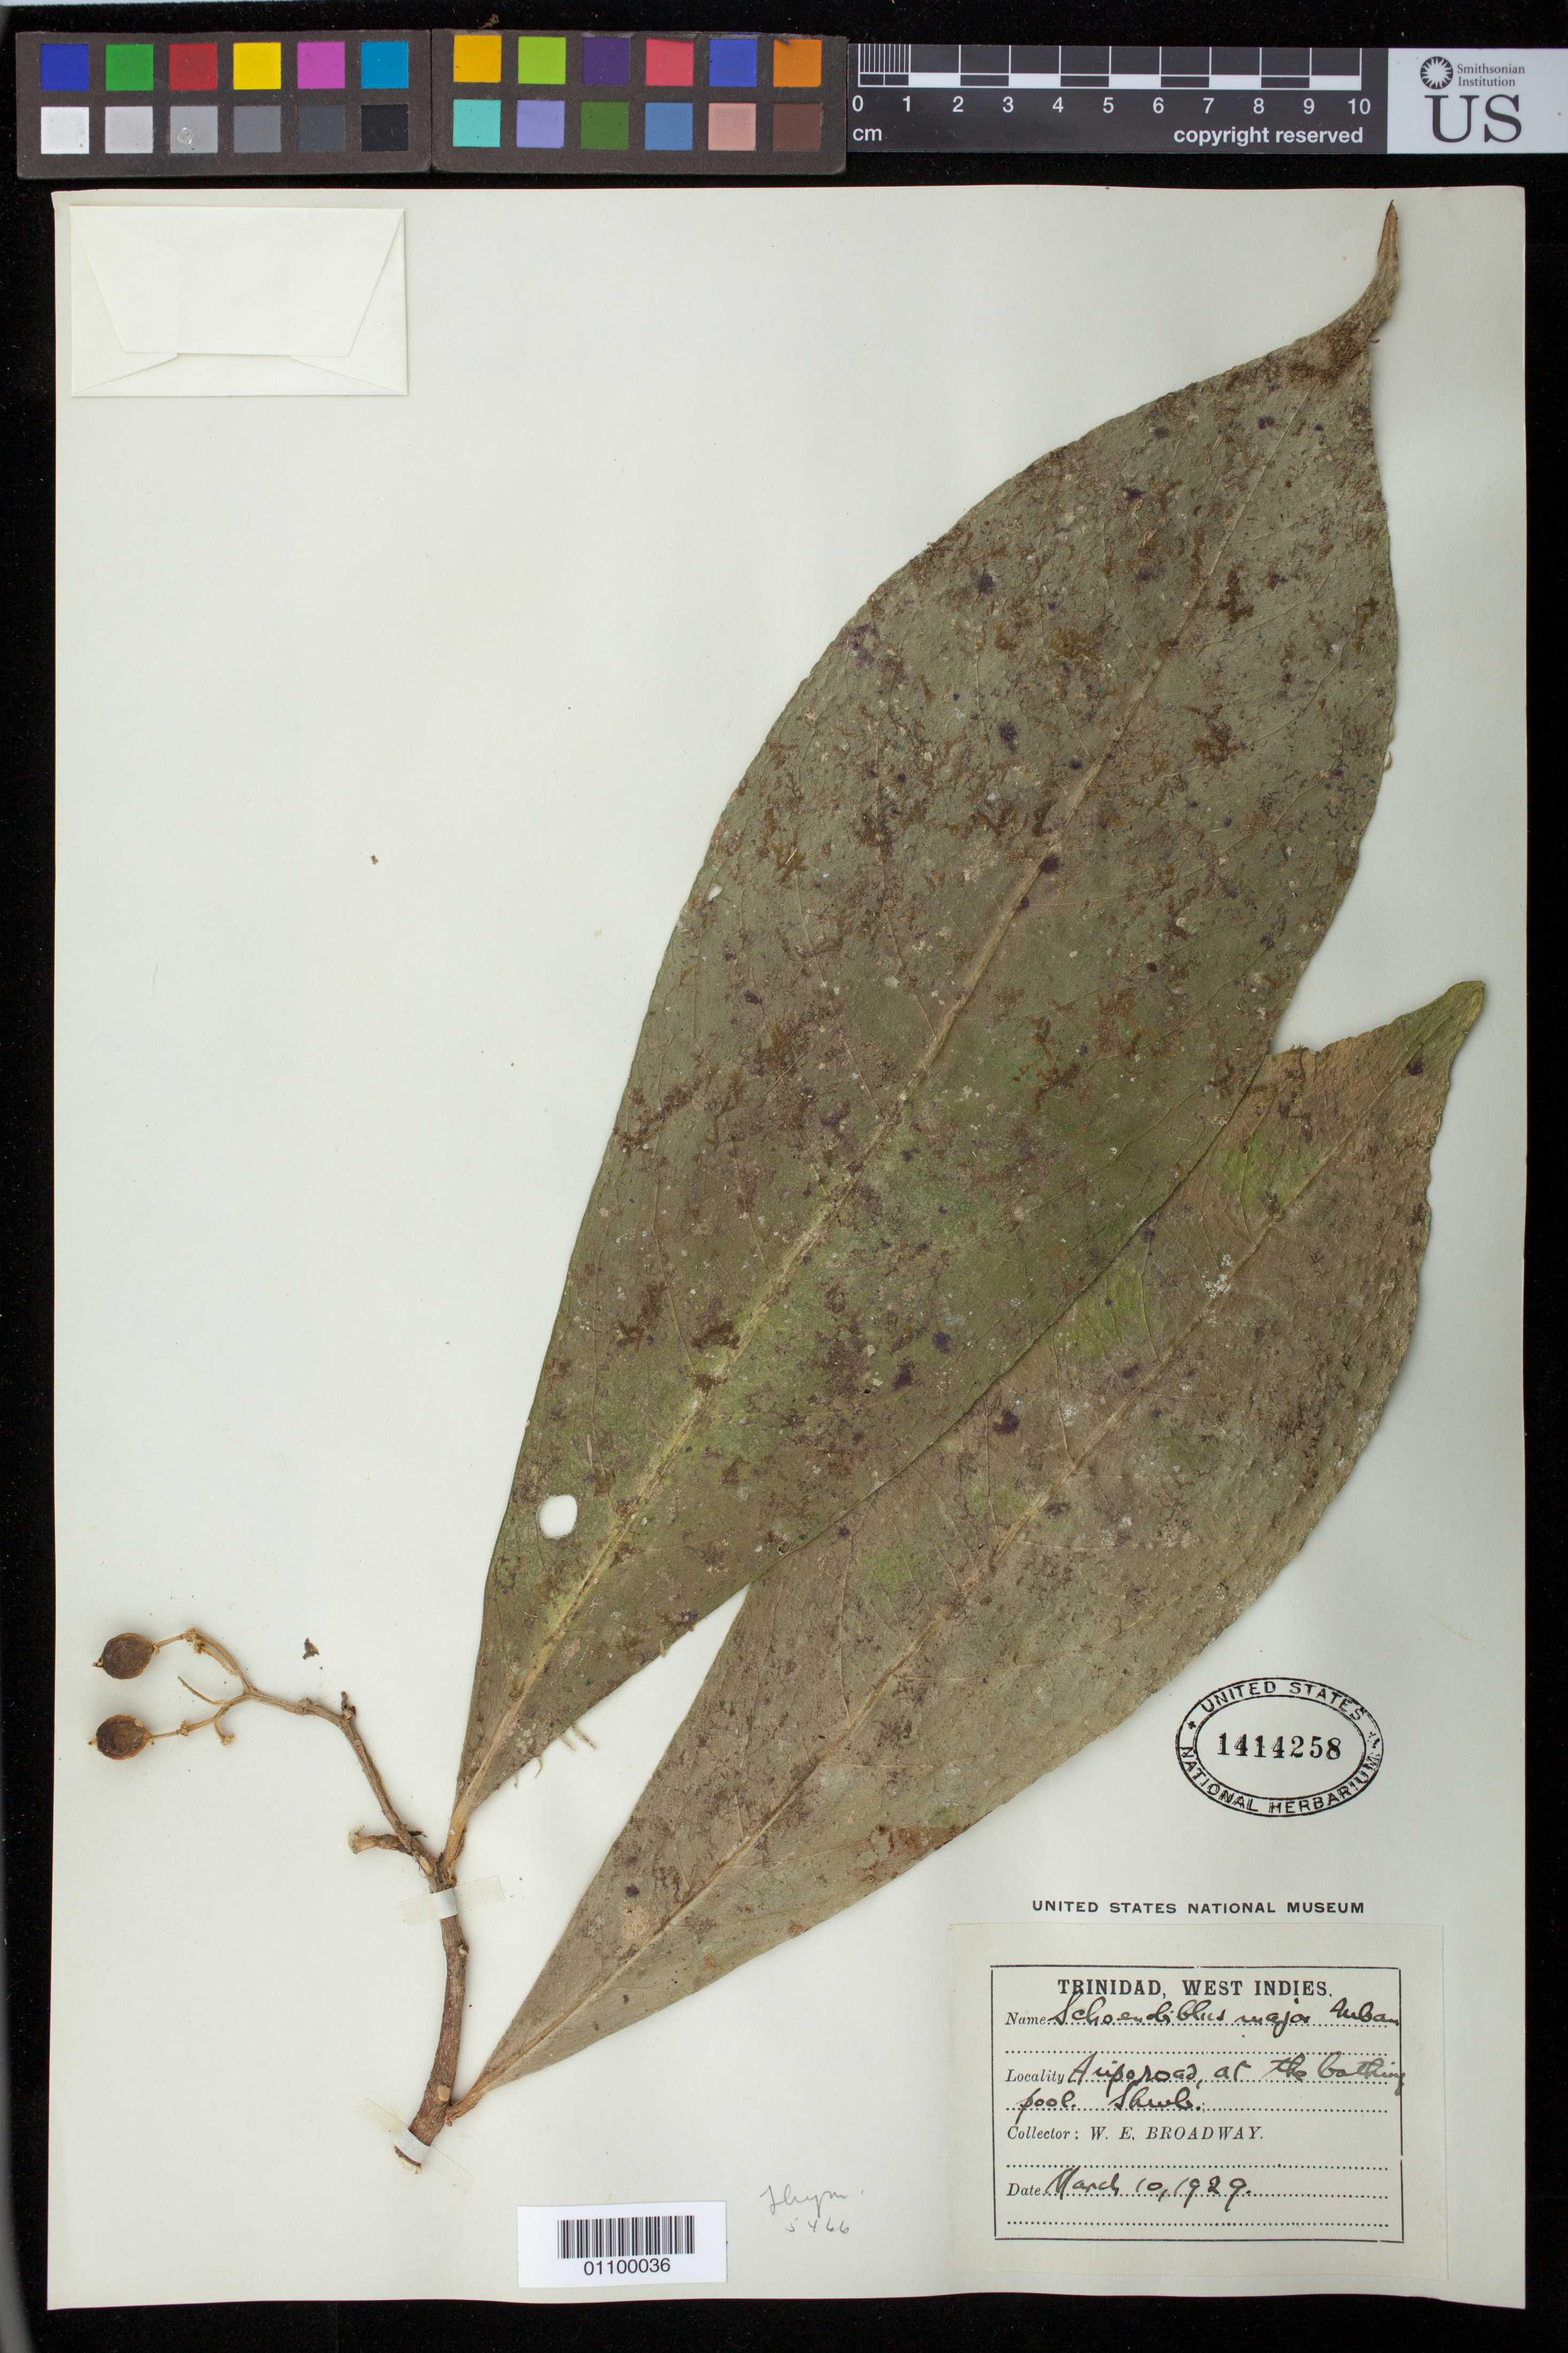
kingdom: Plantae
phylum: Tracheophyta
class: Magnoliopsida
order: Malvales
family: Thymelaeaceae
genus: Schoenobiblus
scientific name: Schoenobiblus grandifolia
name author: Urb.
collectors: W. E. Broadway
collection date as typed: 10 Mar 1929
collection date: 1929-03-10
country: Trinidad and Tobago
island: Trinidad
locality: Aripo road at the bathing pool shrub.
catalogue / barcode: US 1414258